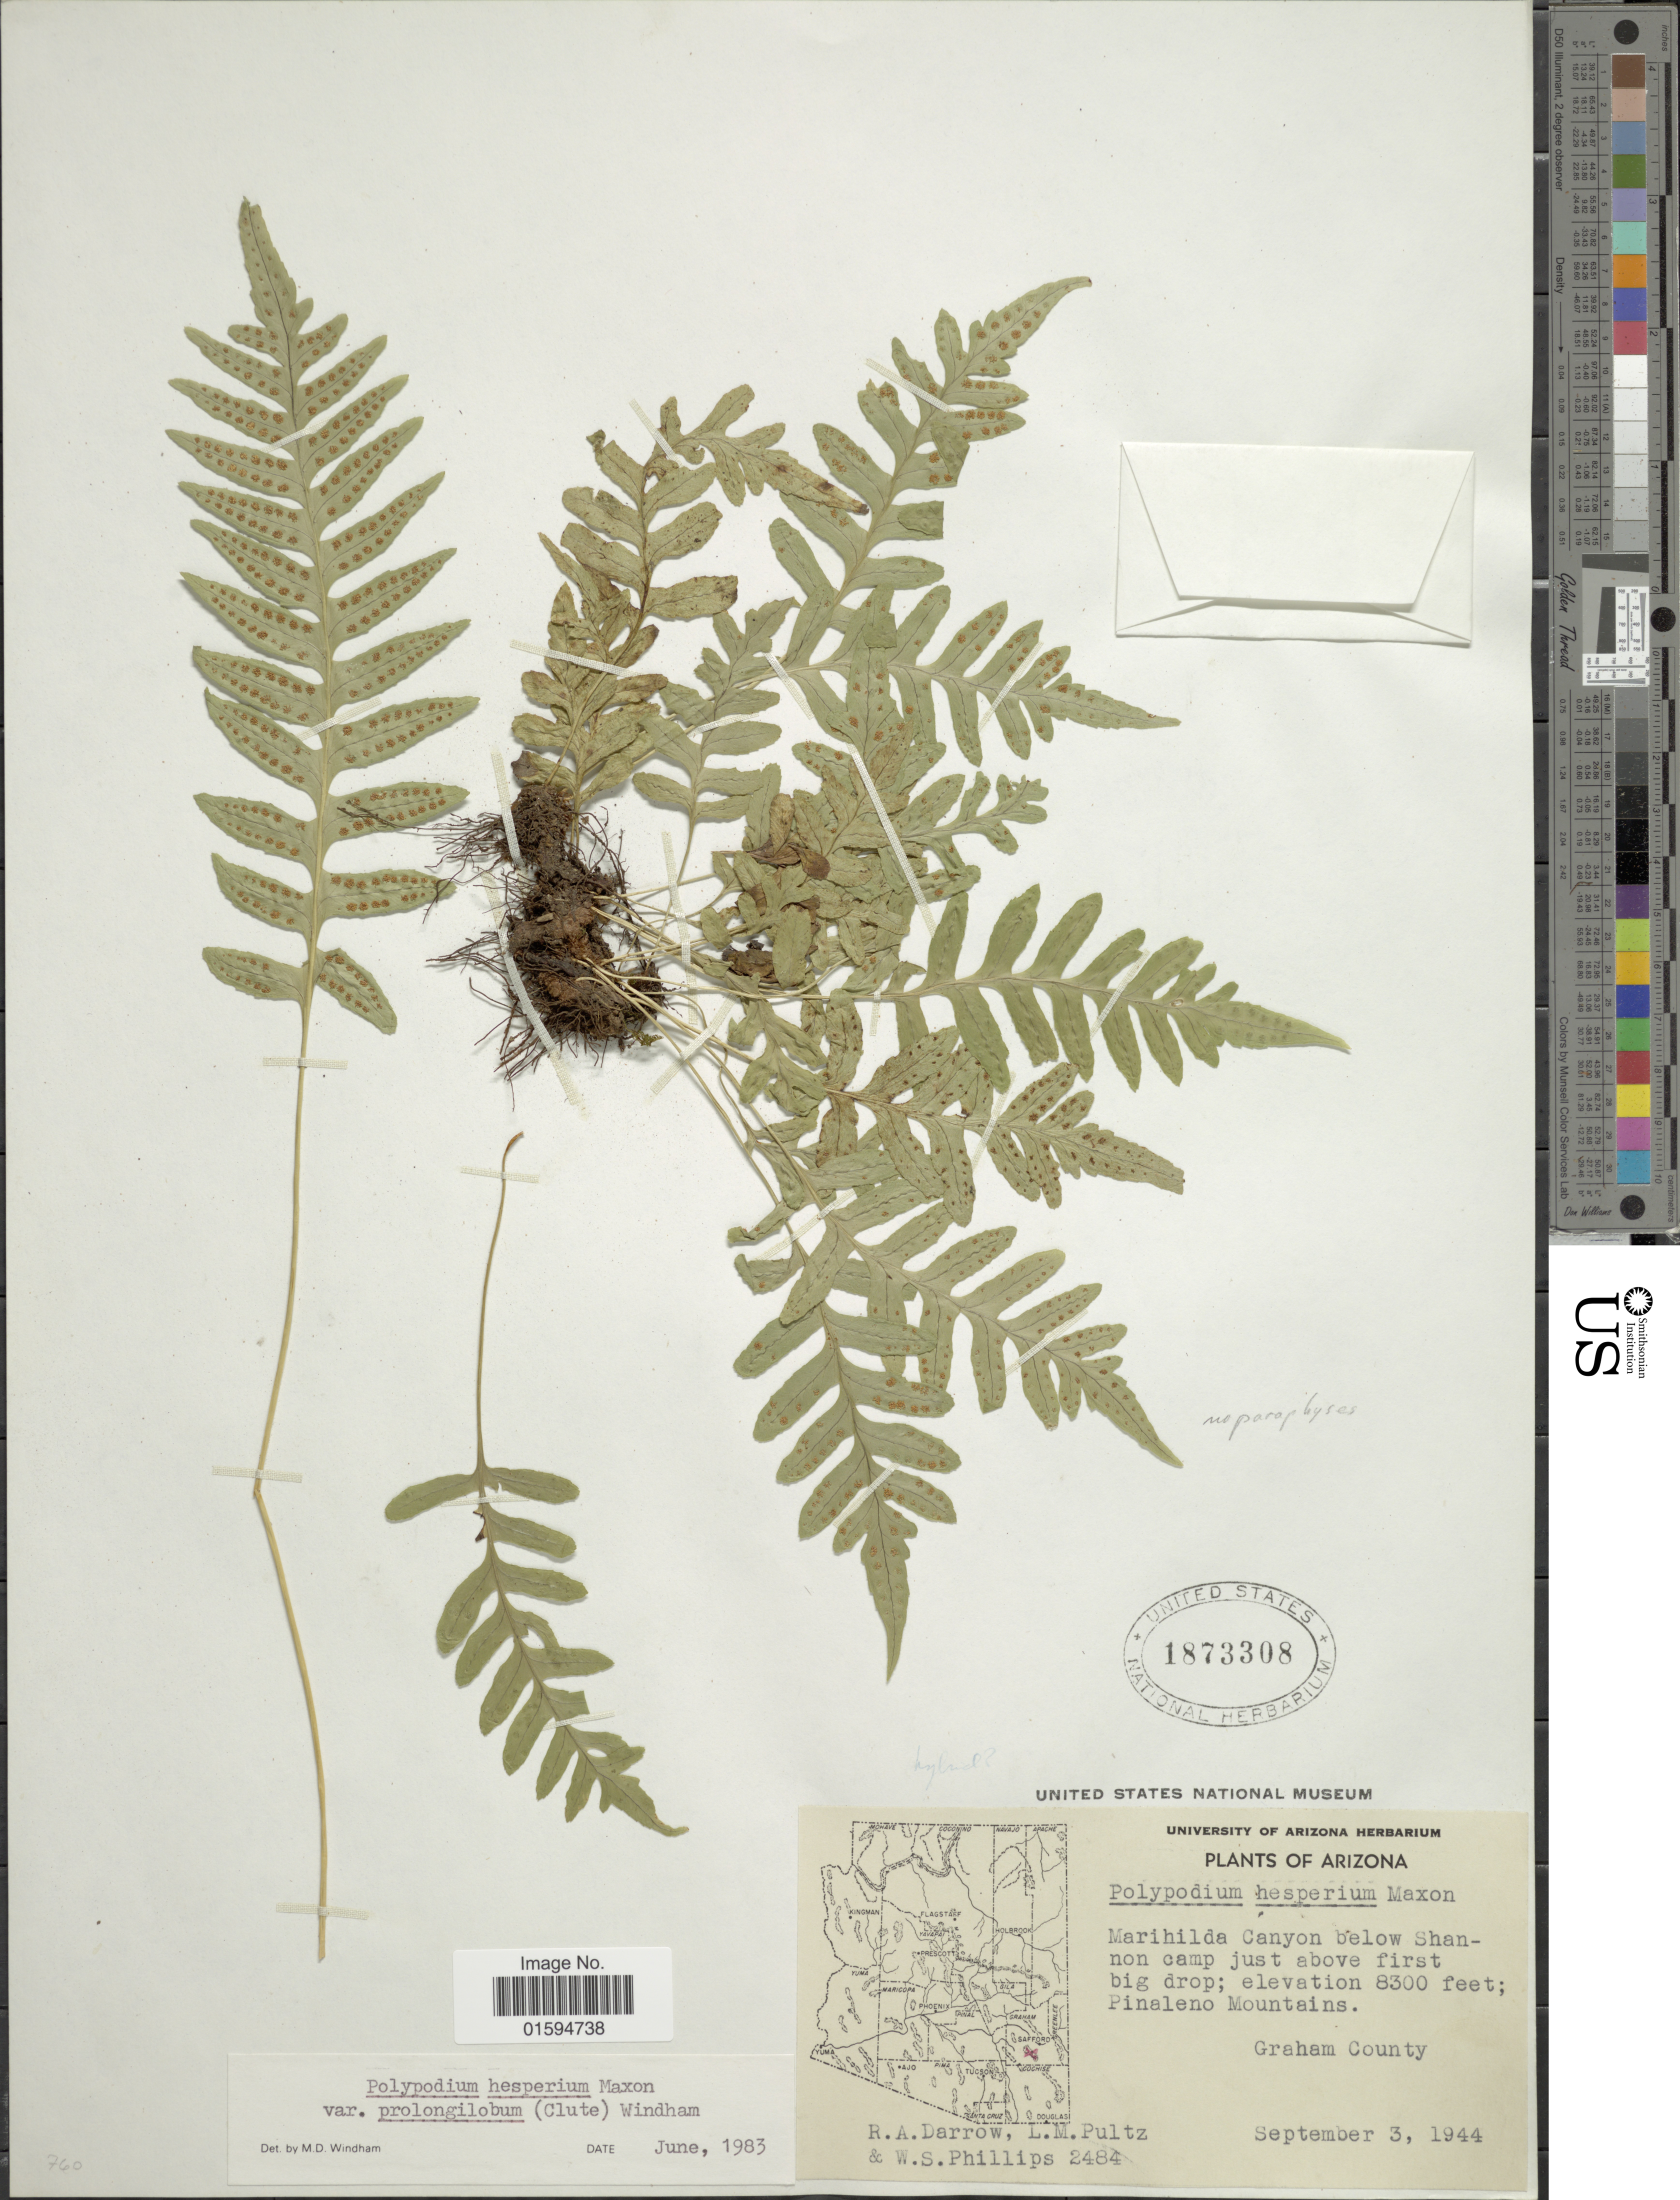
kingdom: Plantae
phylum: Tracheophyta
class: Polypodiopsida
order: Polypodiales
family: Polypodiaceae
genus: Polypodium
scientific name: Polypodium hesperium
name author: Maxon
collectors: R. A. Darrow, L. Pultz & W. S. Phillips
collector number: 2484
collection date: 1944-09-03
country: United States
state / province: Arizona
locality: Marihilda Canyon below Shanon camp just above first big droip, Pinaleno Mountains Graham County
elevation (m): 2530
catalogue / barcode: US 1873308